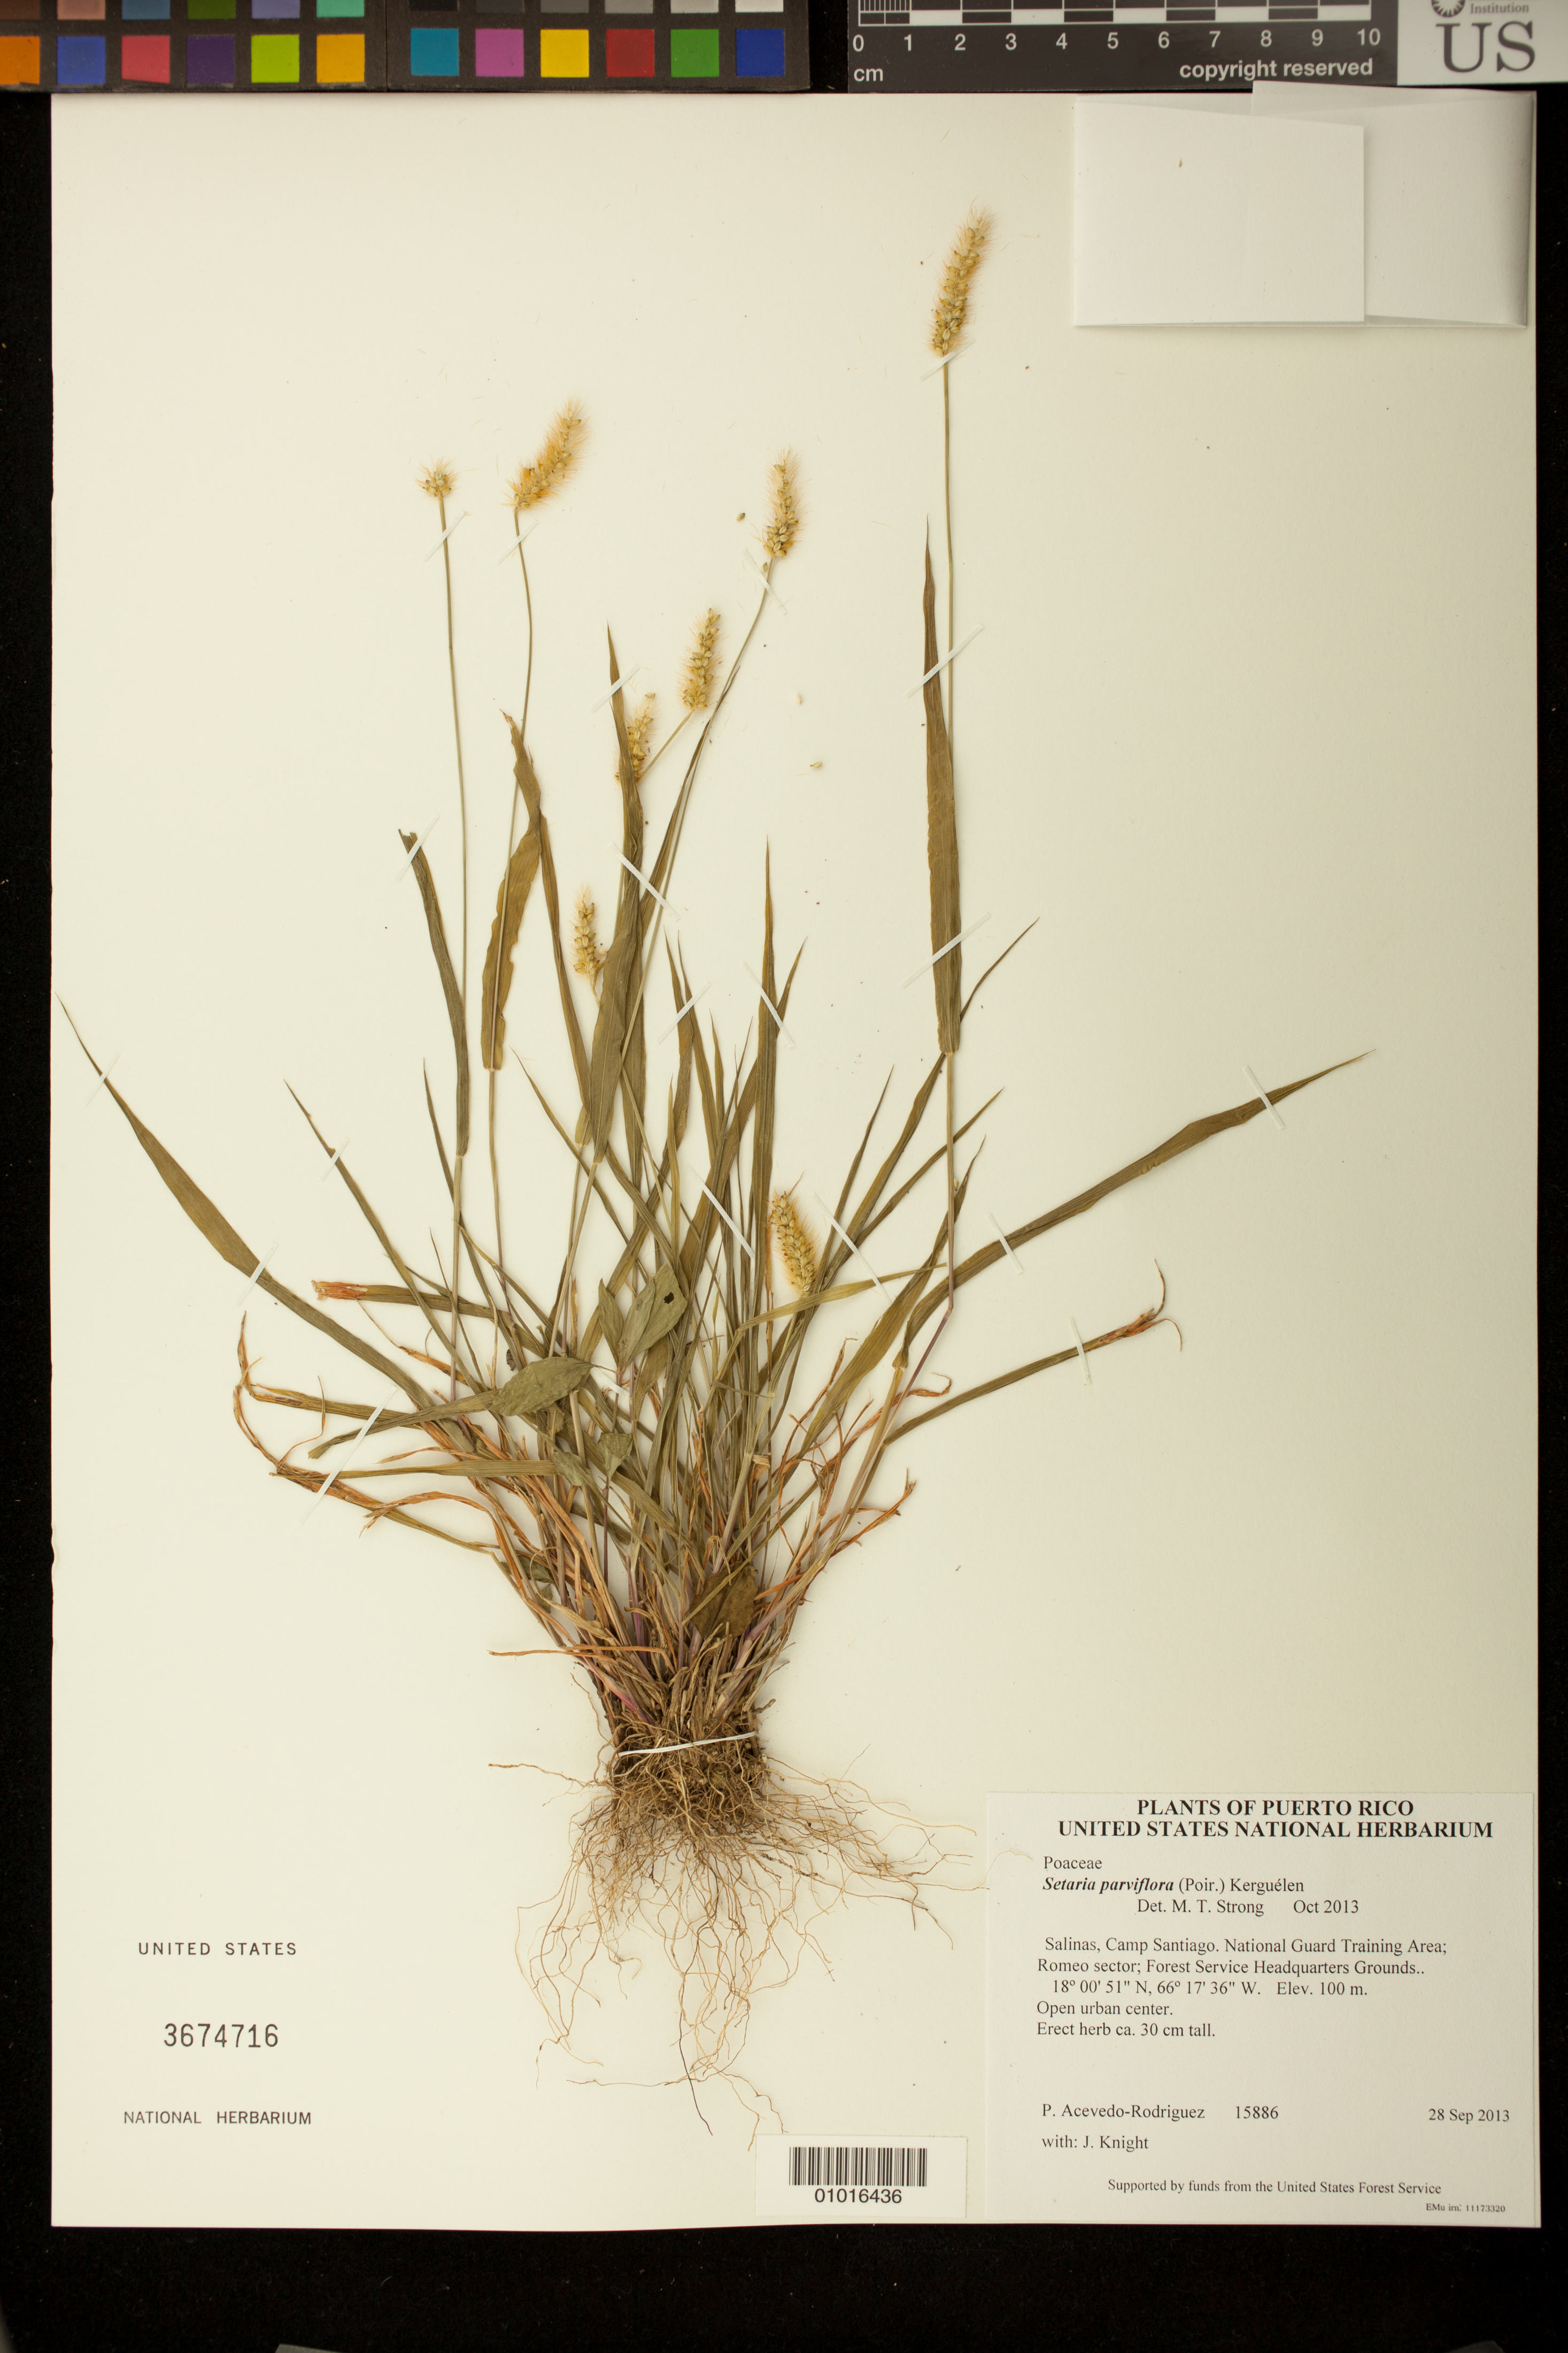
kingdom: Plantae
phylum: Tracheophyta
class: Liliopsida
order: Poales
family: Poaceae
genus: Setaria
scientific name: Setaria parviflora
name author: (Poir.) Kerguélen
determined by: Strong, M. T., (US), Smithsonian Institution - National Museum of Natural History (UNITED STATES)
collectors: P. Acevedo-Rodr. & J. Knight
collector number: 15886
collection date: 2013-09-28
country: Puerto Rico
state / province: Salinas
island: Puerto Rico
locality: Camp Santiago. National Guard Training Area; Romeo sector; Forest Service Headquarters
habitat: Open urban center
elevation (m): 100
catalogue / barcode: US 3674716